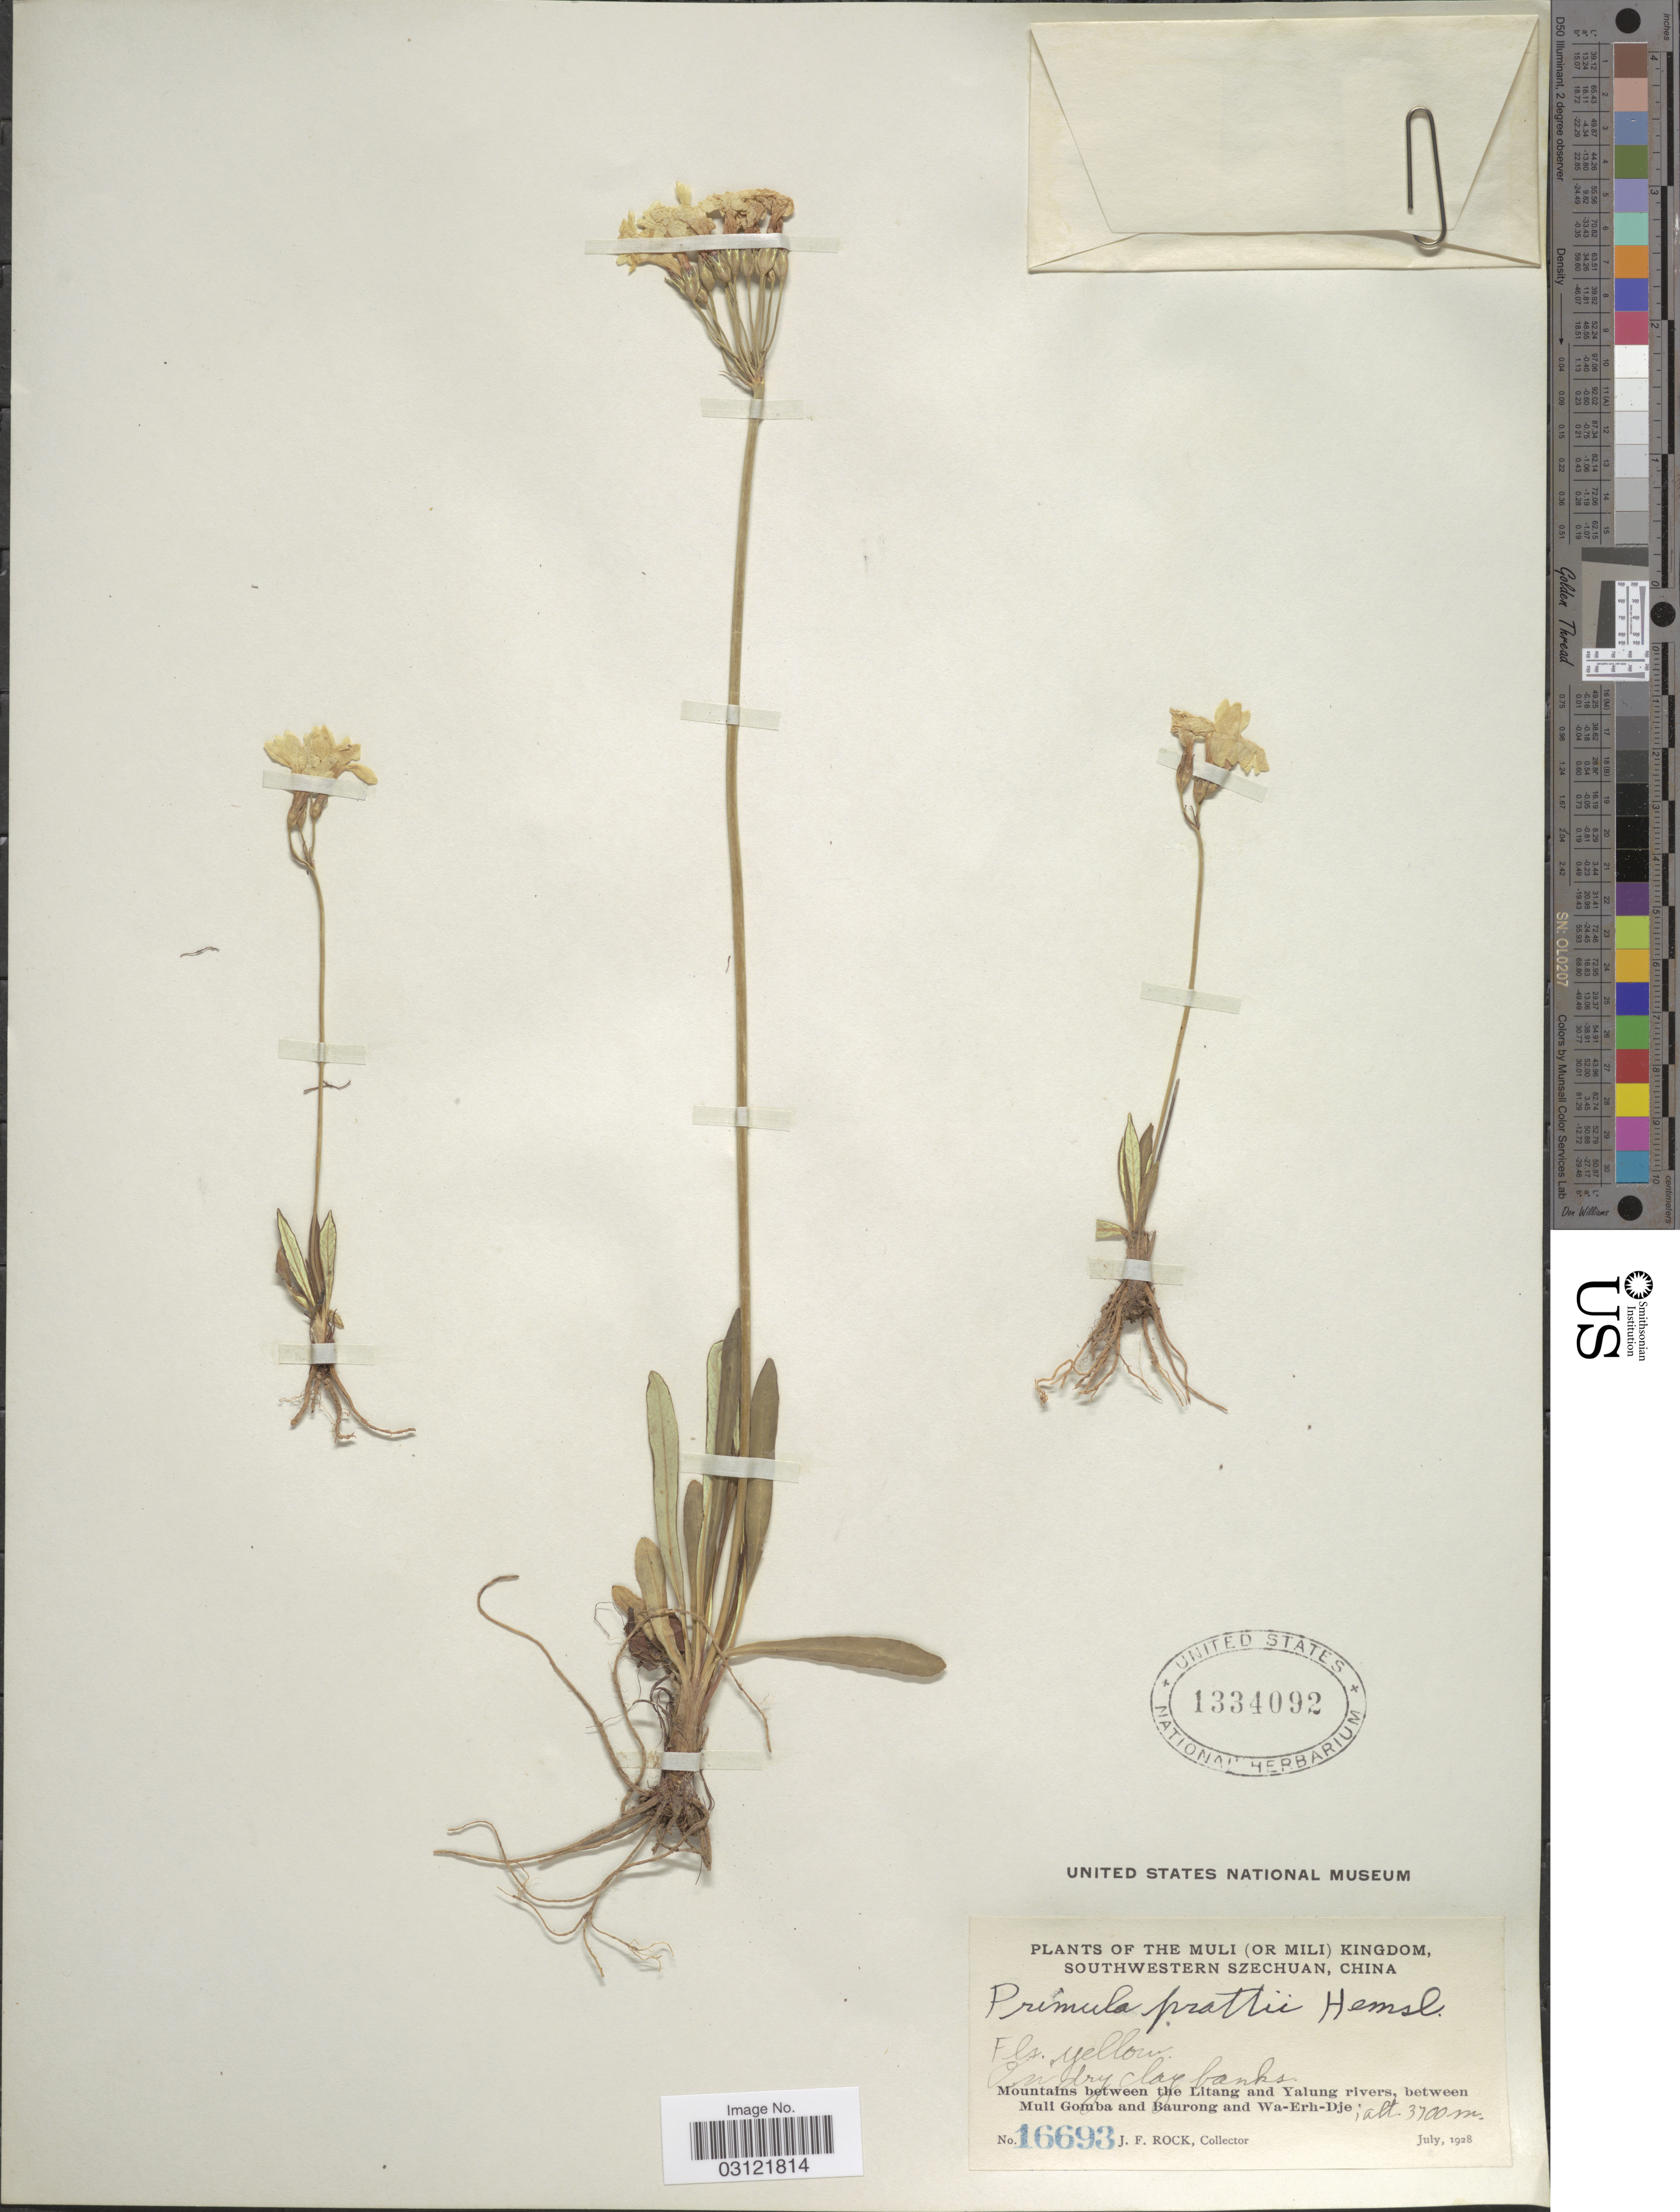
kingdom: Plantae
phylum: Tracheophyta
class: Magnoliopsida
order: Ericales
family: Primulaceae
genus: Primula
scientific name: Primula prattii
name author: Hemsl.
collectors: J. Rock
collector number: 16693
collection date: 1928-07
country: China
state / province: Sichuan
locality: The Muli (or Mili) Kingdom, Southwestern Szechuan. Mountains between the Litang and Yalung rivers, between Muli Gomba and Baurong and Wa-Erh-Dje.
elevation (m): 3700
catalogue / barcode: US 1334092